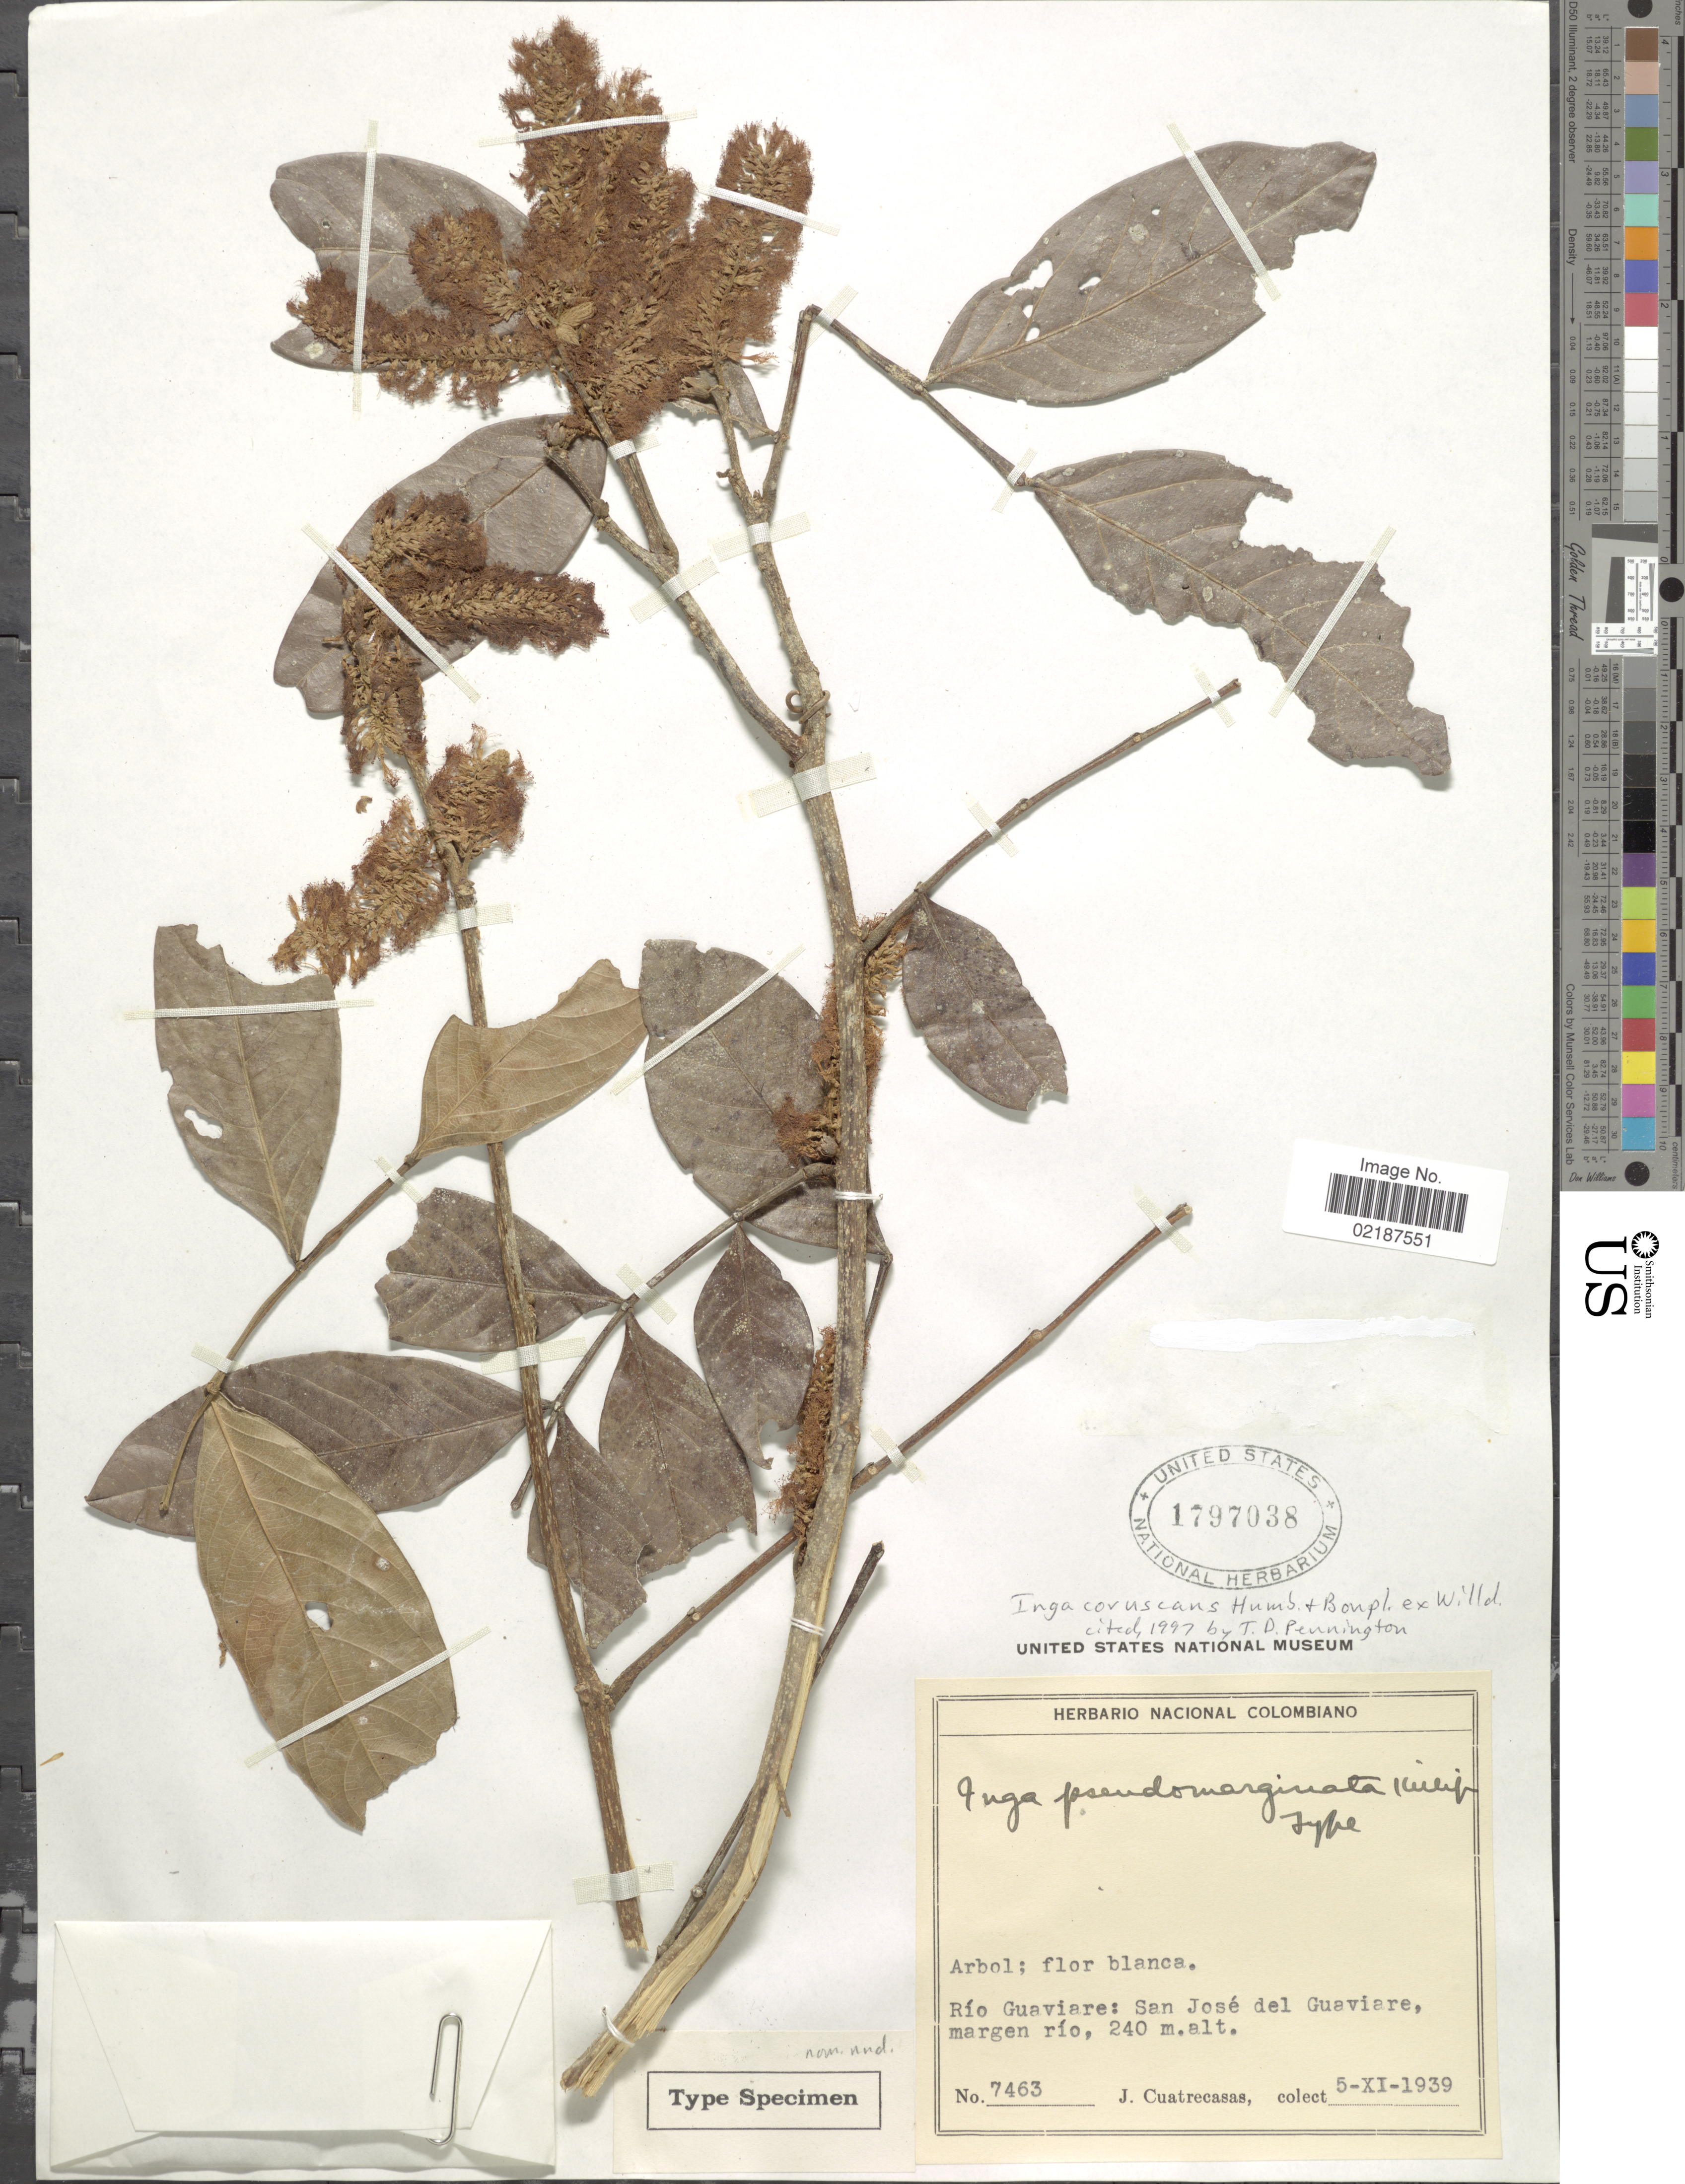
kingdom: Plantae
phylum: Tracheophyta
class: Magnoliopsida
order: Fabales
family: Fabaceae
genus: Inga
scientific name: Inga coruscans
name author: Humb. & Bonpl. ex Willd.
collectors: J. Cuatrecasas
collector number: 7463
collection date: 1939-11-05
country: Colombia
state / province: Guaviare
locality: Rio Guaviare: San Jose del Guaviare, margen rio.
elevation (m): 240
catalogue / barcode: US 1797038